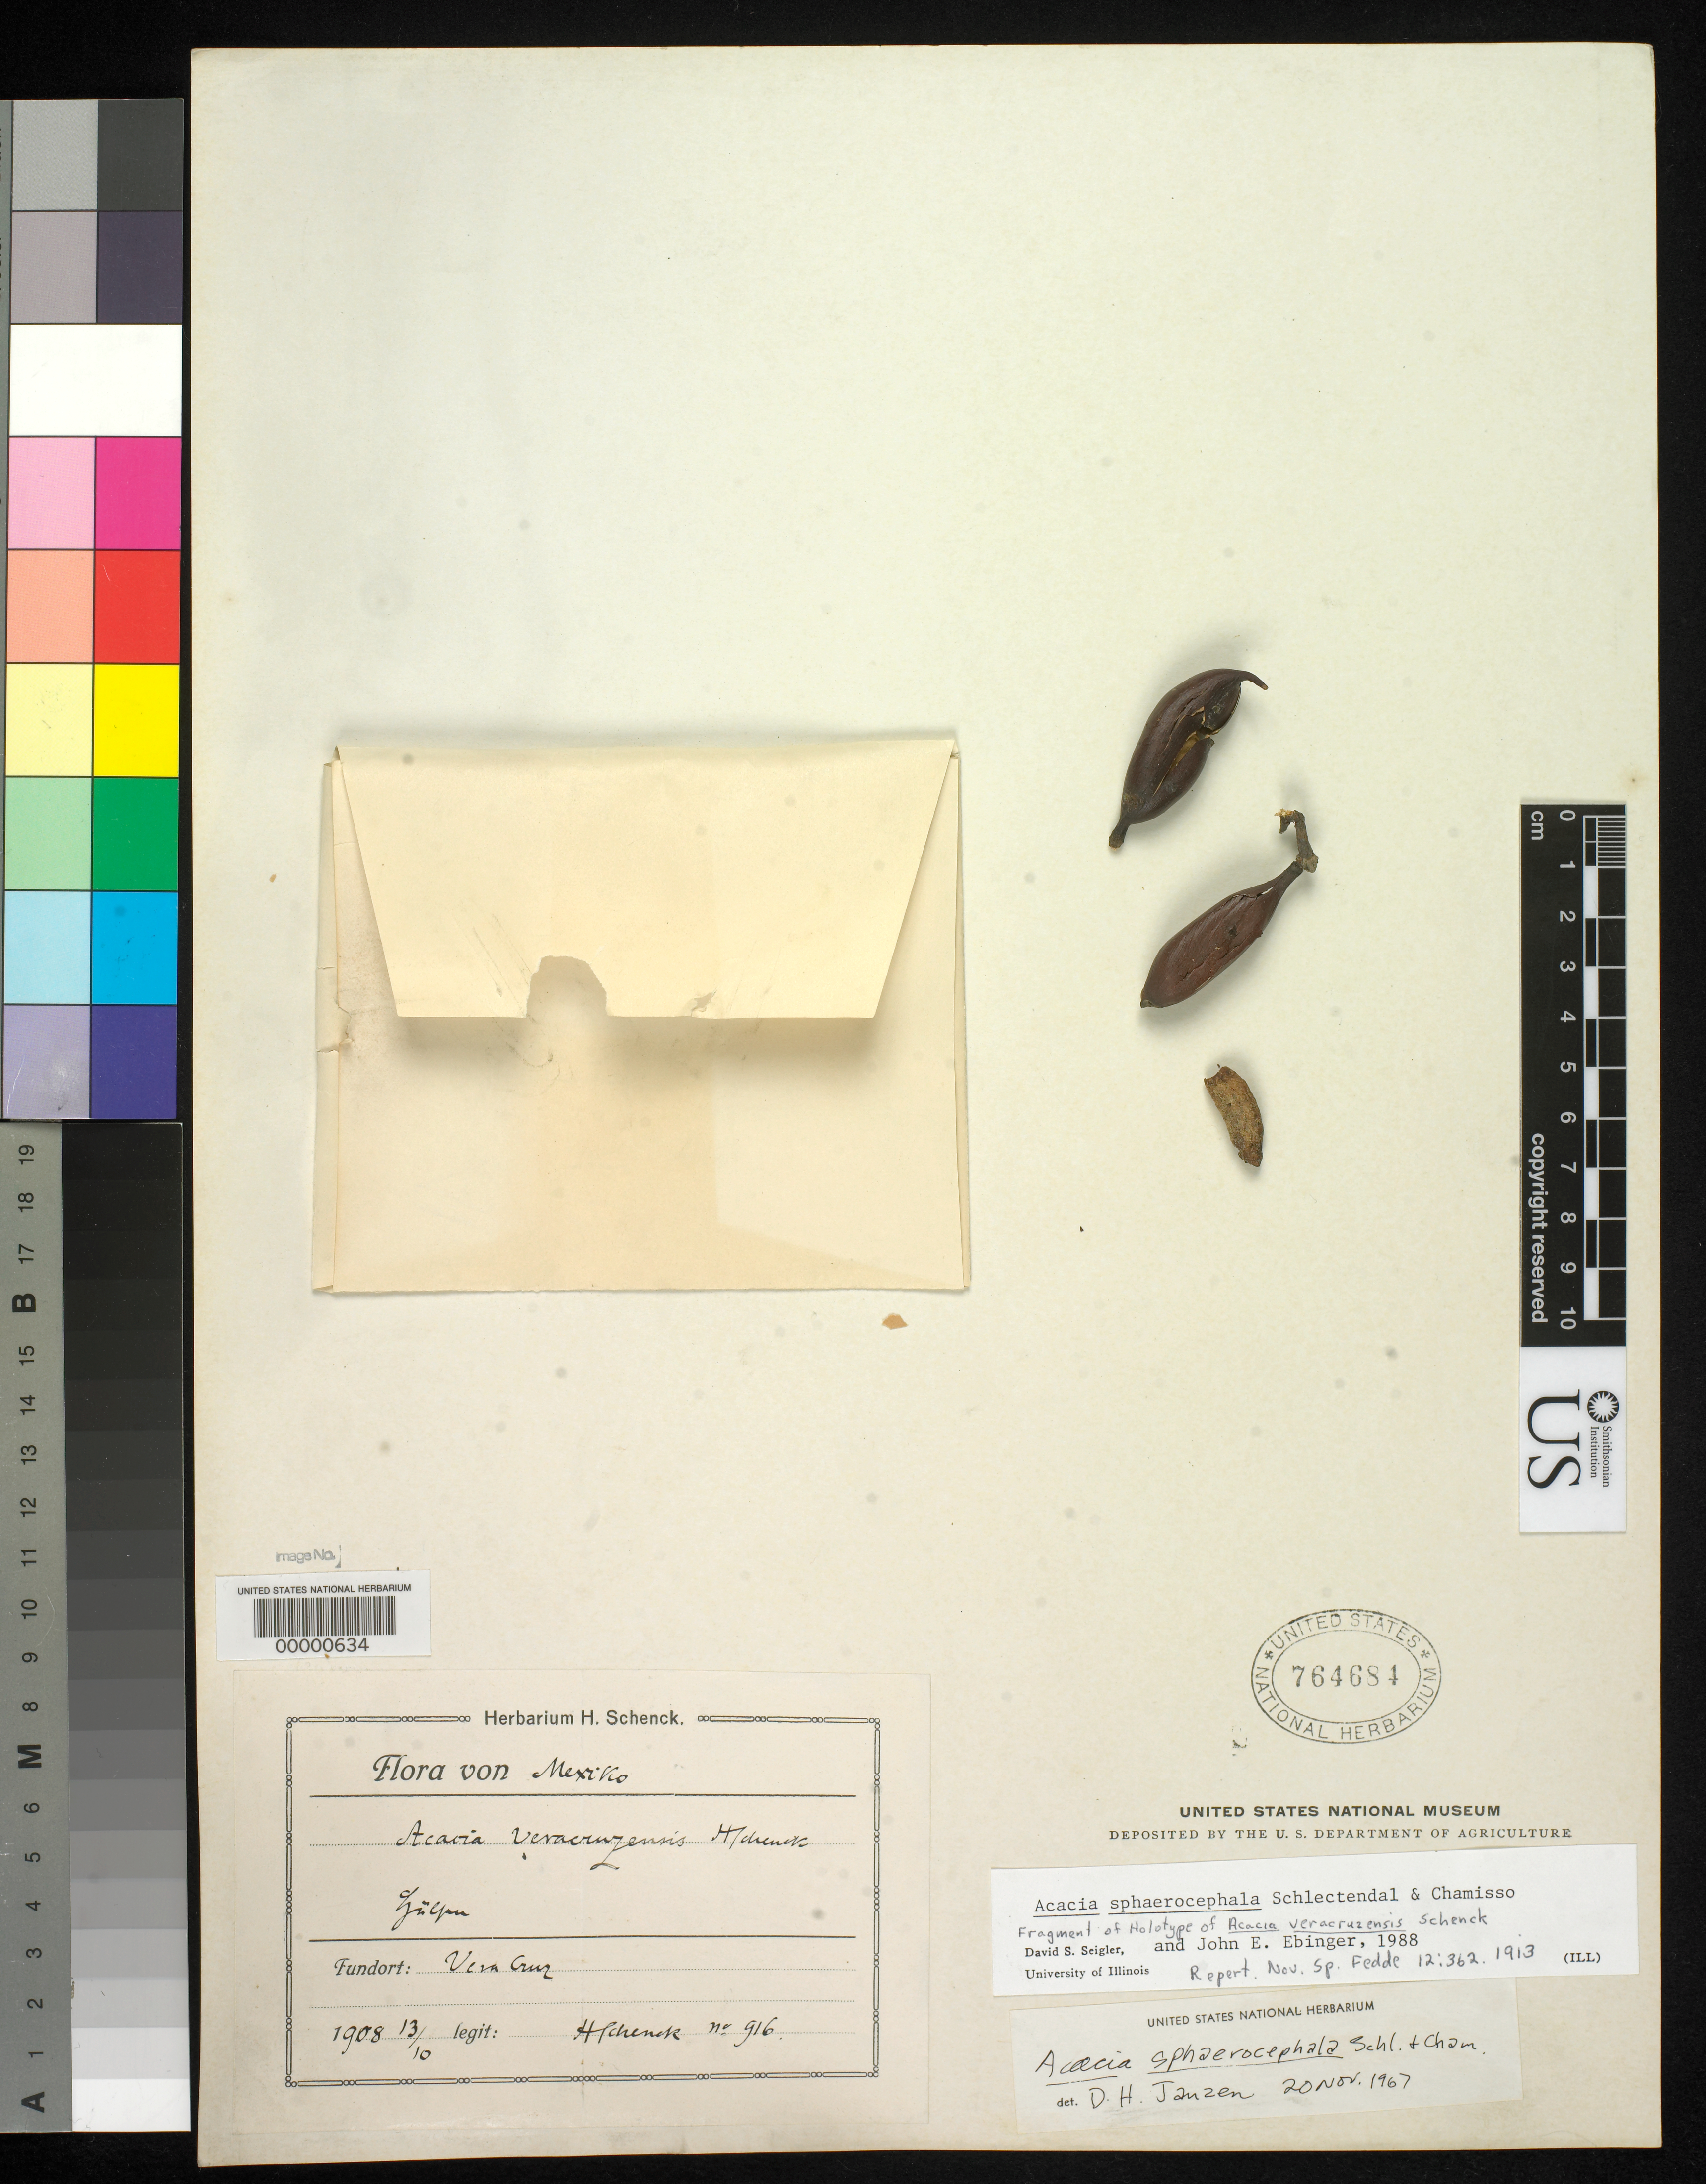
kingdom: Plantae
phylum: Tracheophyta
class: Magnoliopsida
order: Fabales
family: Fabaceae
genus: Acacia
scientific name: Acacia veracruzensis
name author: Schenck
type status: Type Fragment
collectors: J. Schenck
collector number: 916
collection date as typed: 13 Oct 1903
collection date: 1903-10-13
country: Mexico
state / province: Veracruz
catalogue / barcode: US 764684